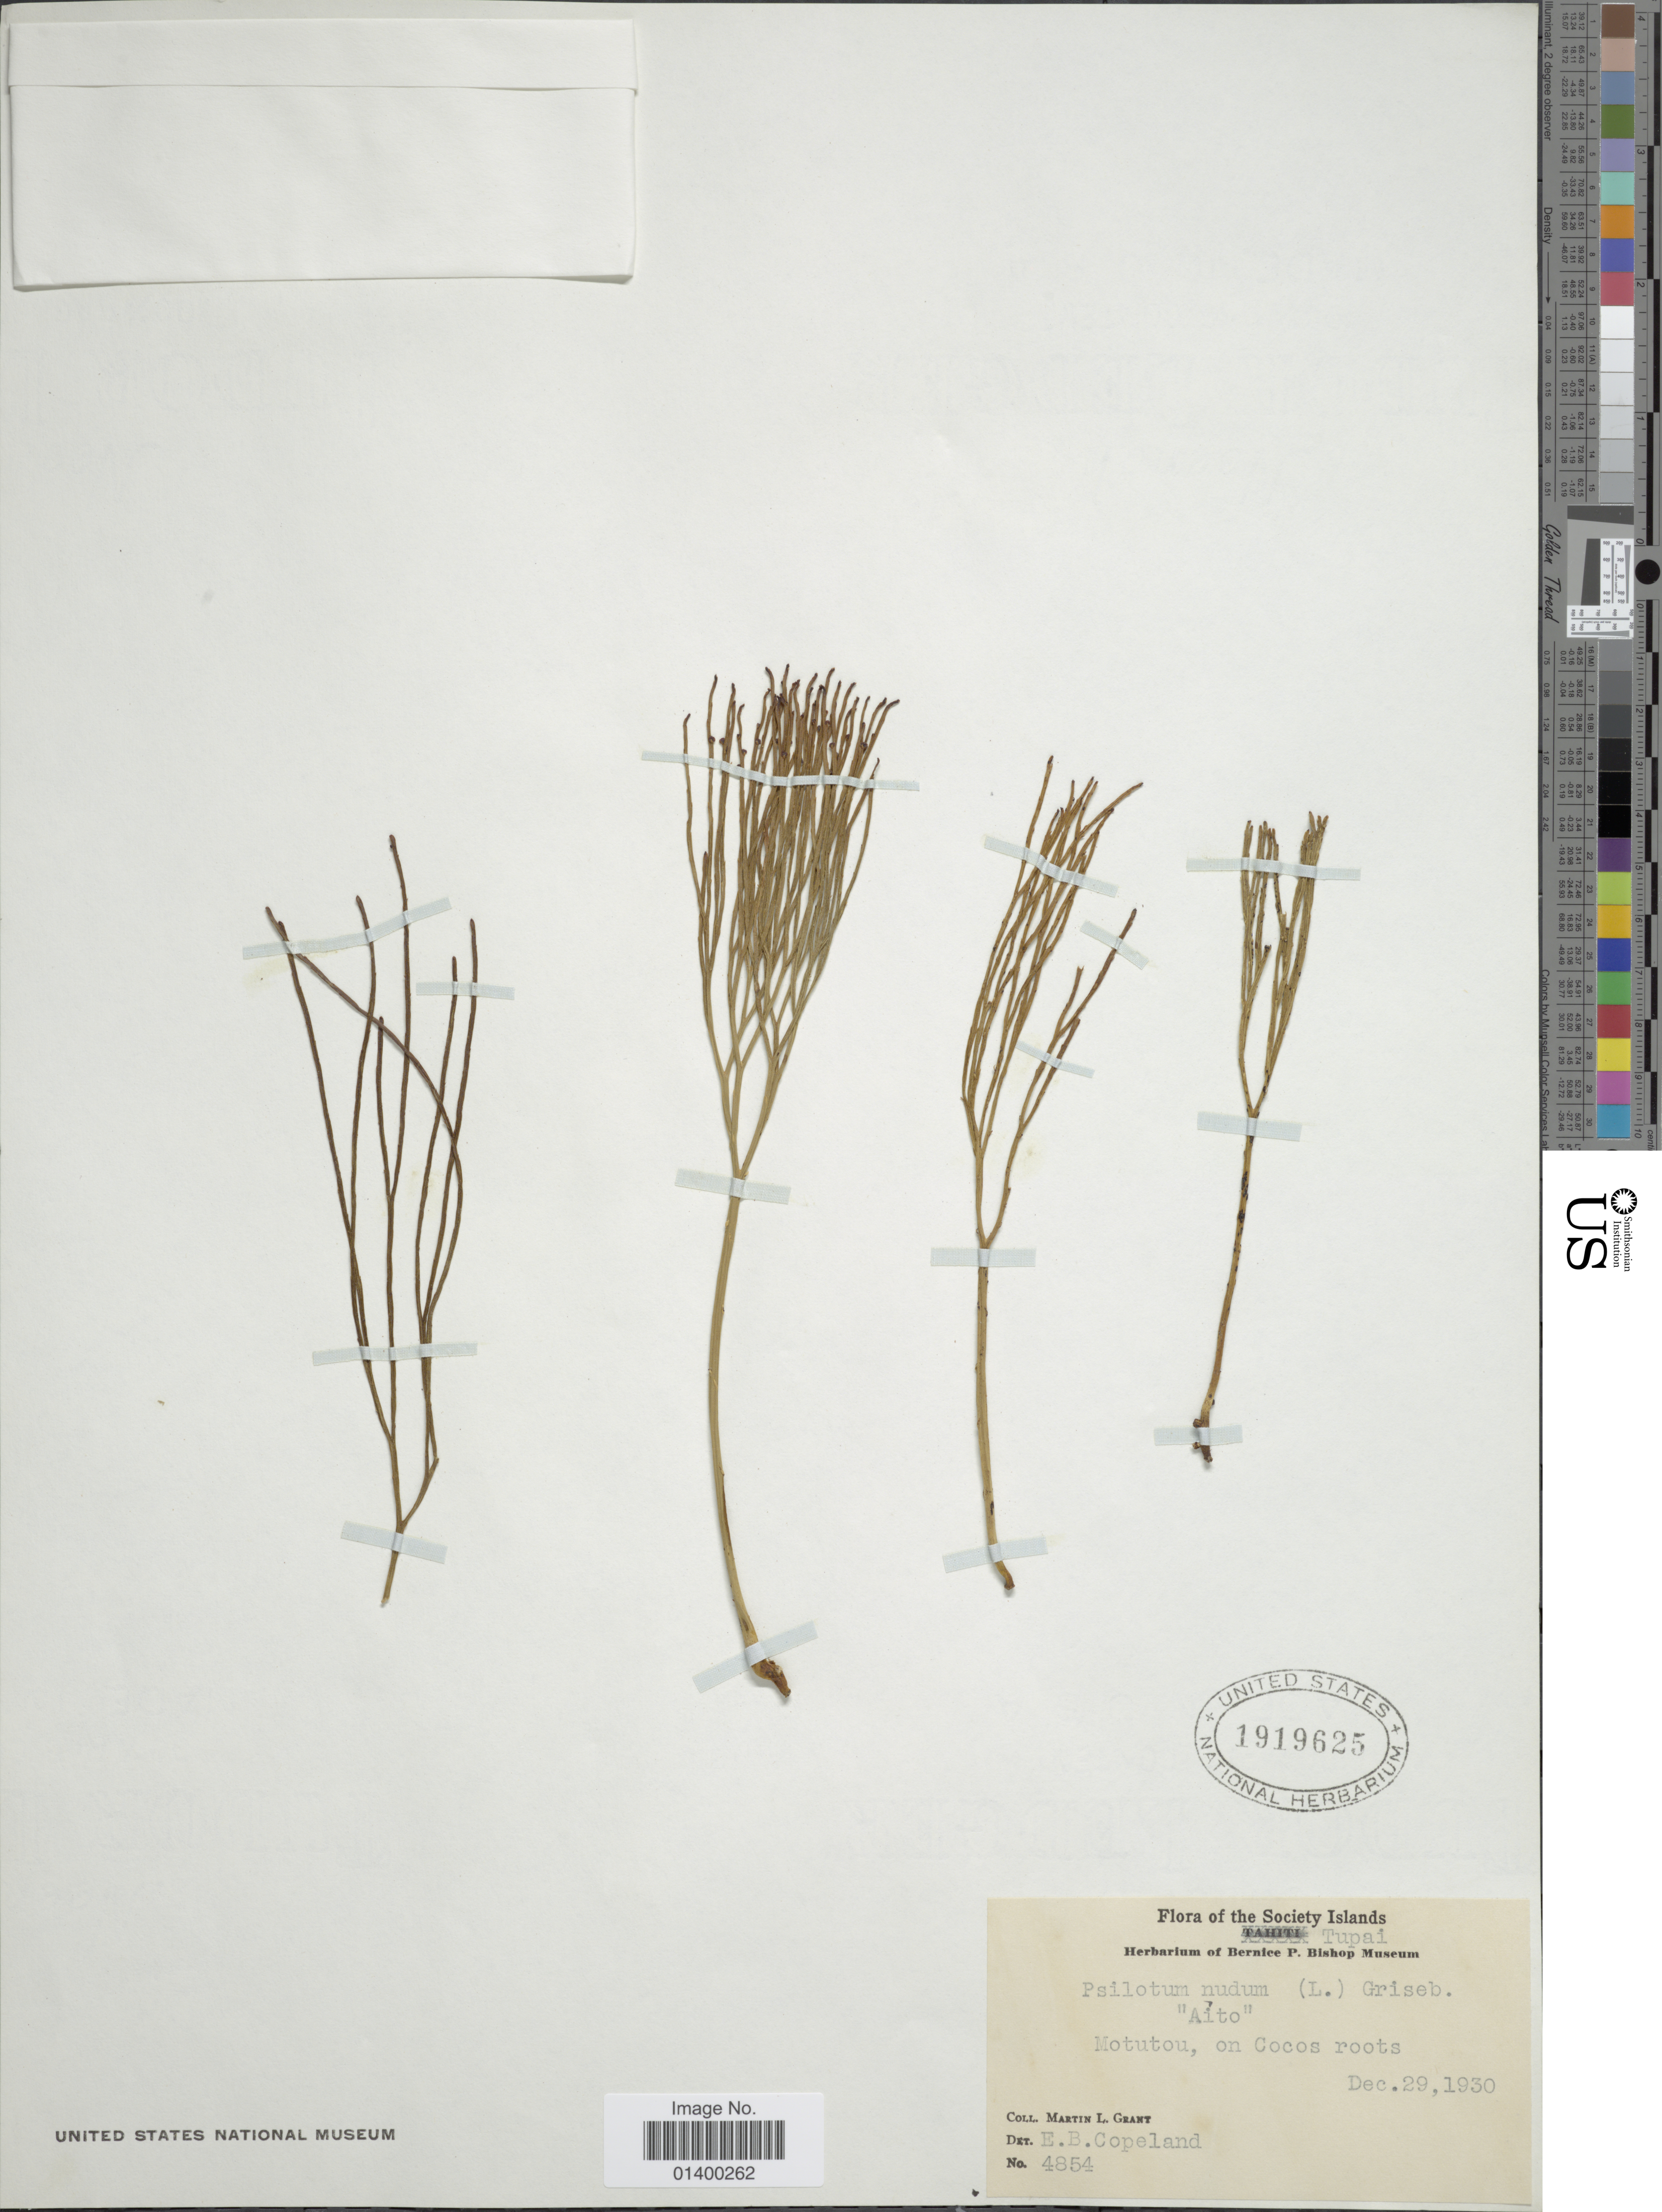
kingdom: Plantae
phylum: Tracheophyta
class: Polypodiopsida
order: Psilotales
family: Psilotaceae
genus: Psilotum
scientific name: Psilotum nudum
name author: (L.) P. Beauv.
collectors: M. L. Grant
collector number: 4854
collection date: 1930-12-29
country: French Polynesia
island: Tupai Atoll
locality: Society Islands, Tupai, Motutou, on Cocos roots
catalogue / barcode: US 1919625